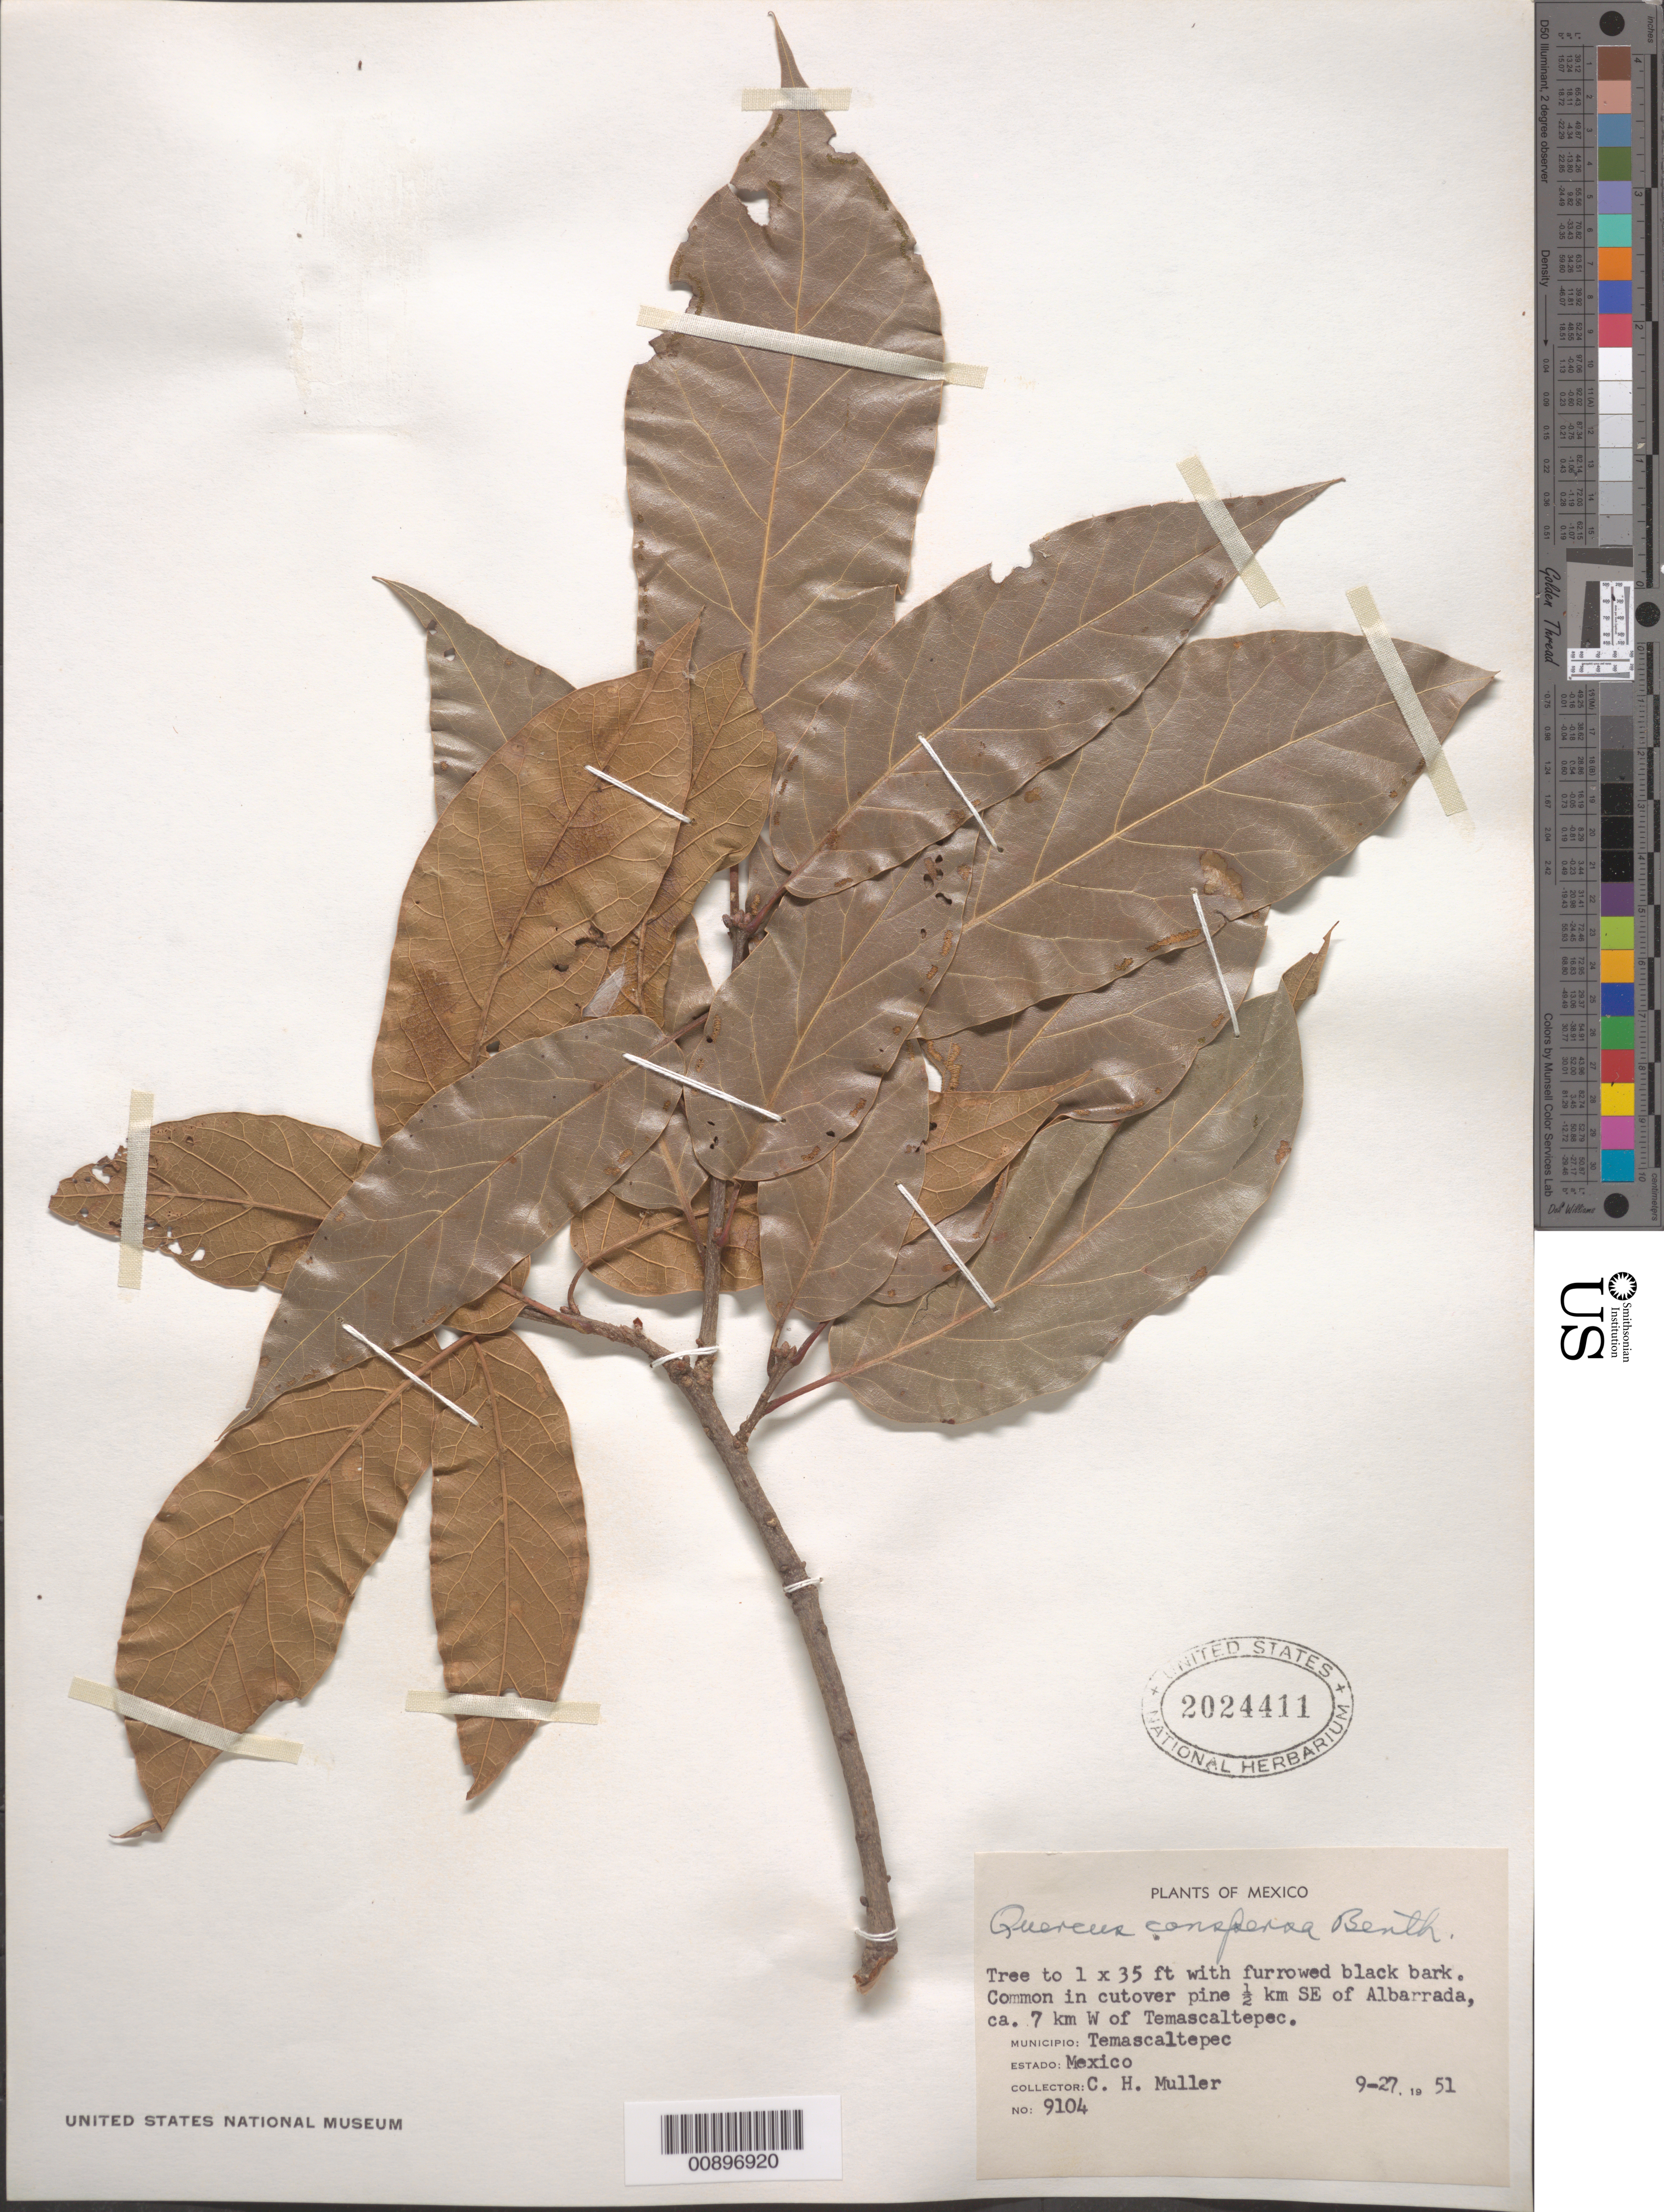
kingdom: Plantae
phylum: Tracheophyta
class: Magnoliopsida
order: Fagales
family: Fagaceae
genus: Quercus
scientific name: Quercus conspersa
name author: Benth.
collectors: C. H. Muller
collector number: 9104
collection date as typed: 21 Sep 1951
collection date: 1951-09-21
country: Mexico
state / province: México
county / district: Temascaltepec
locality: Cutover pine ½ km SE of Albarrada, ca. 7 km W of Temascaltepec, Estado de México.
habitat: Common in cutover pine.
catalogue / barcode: US 2024411